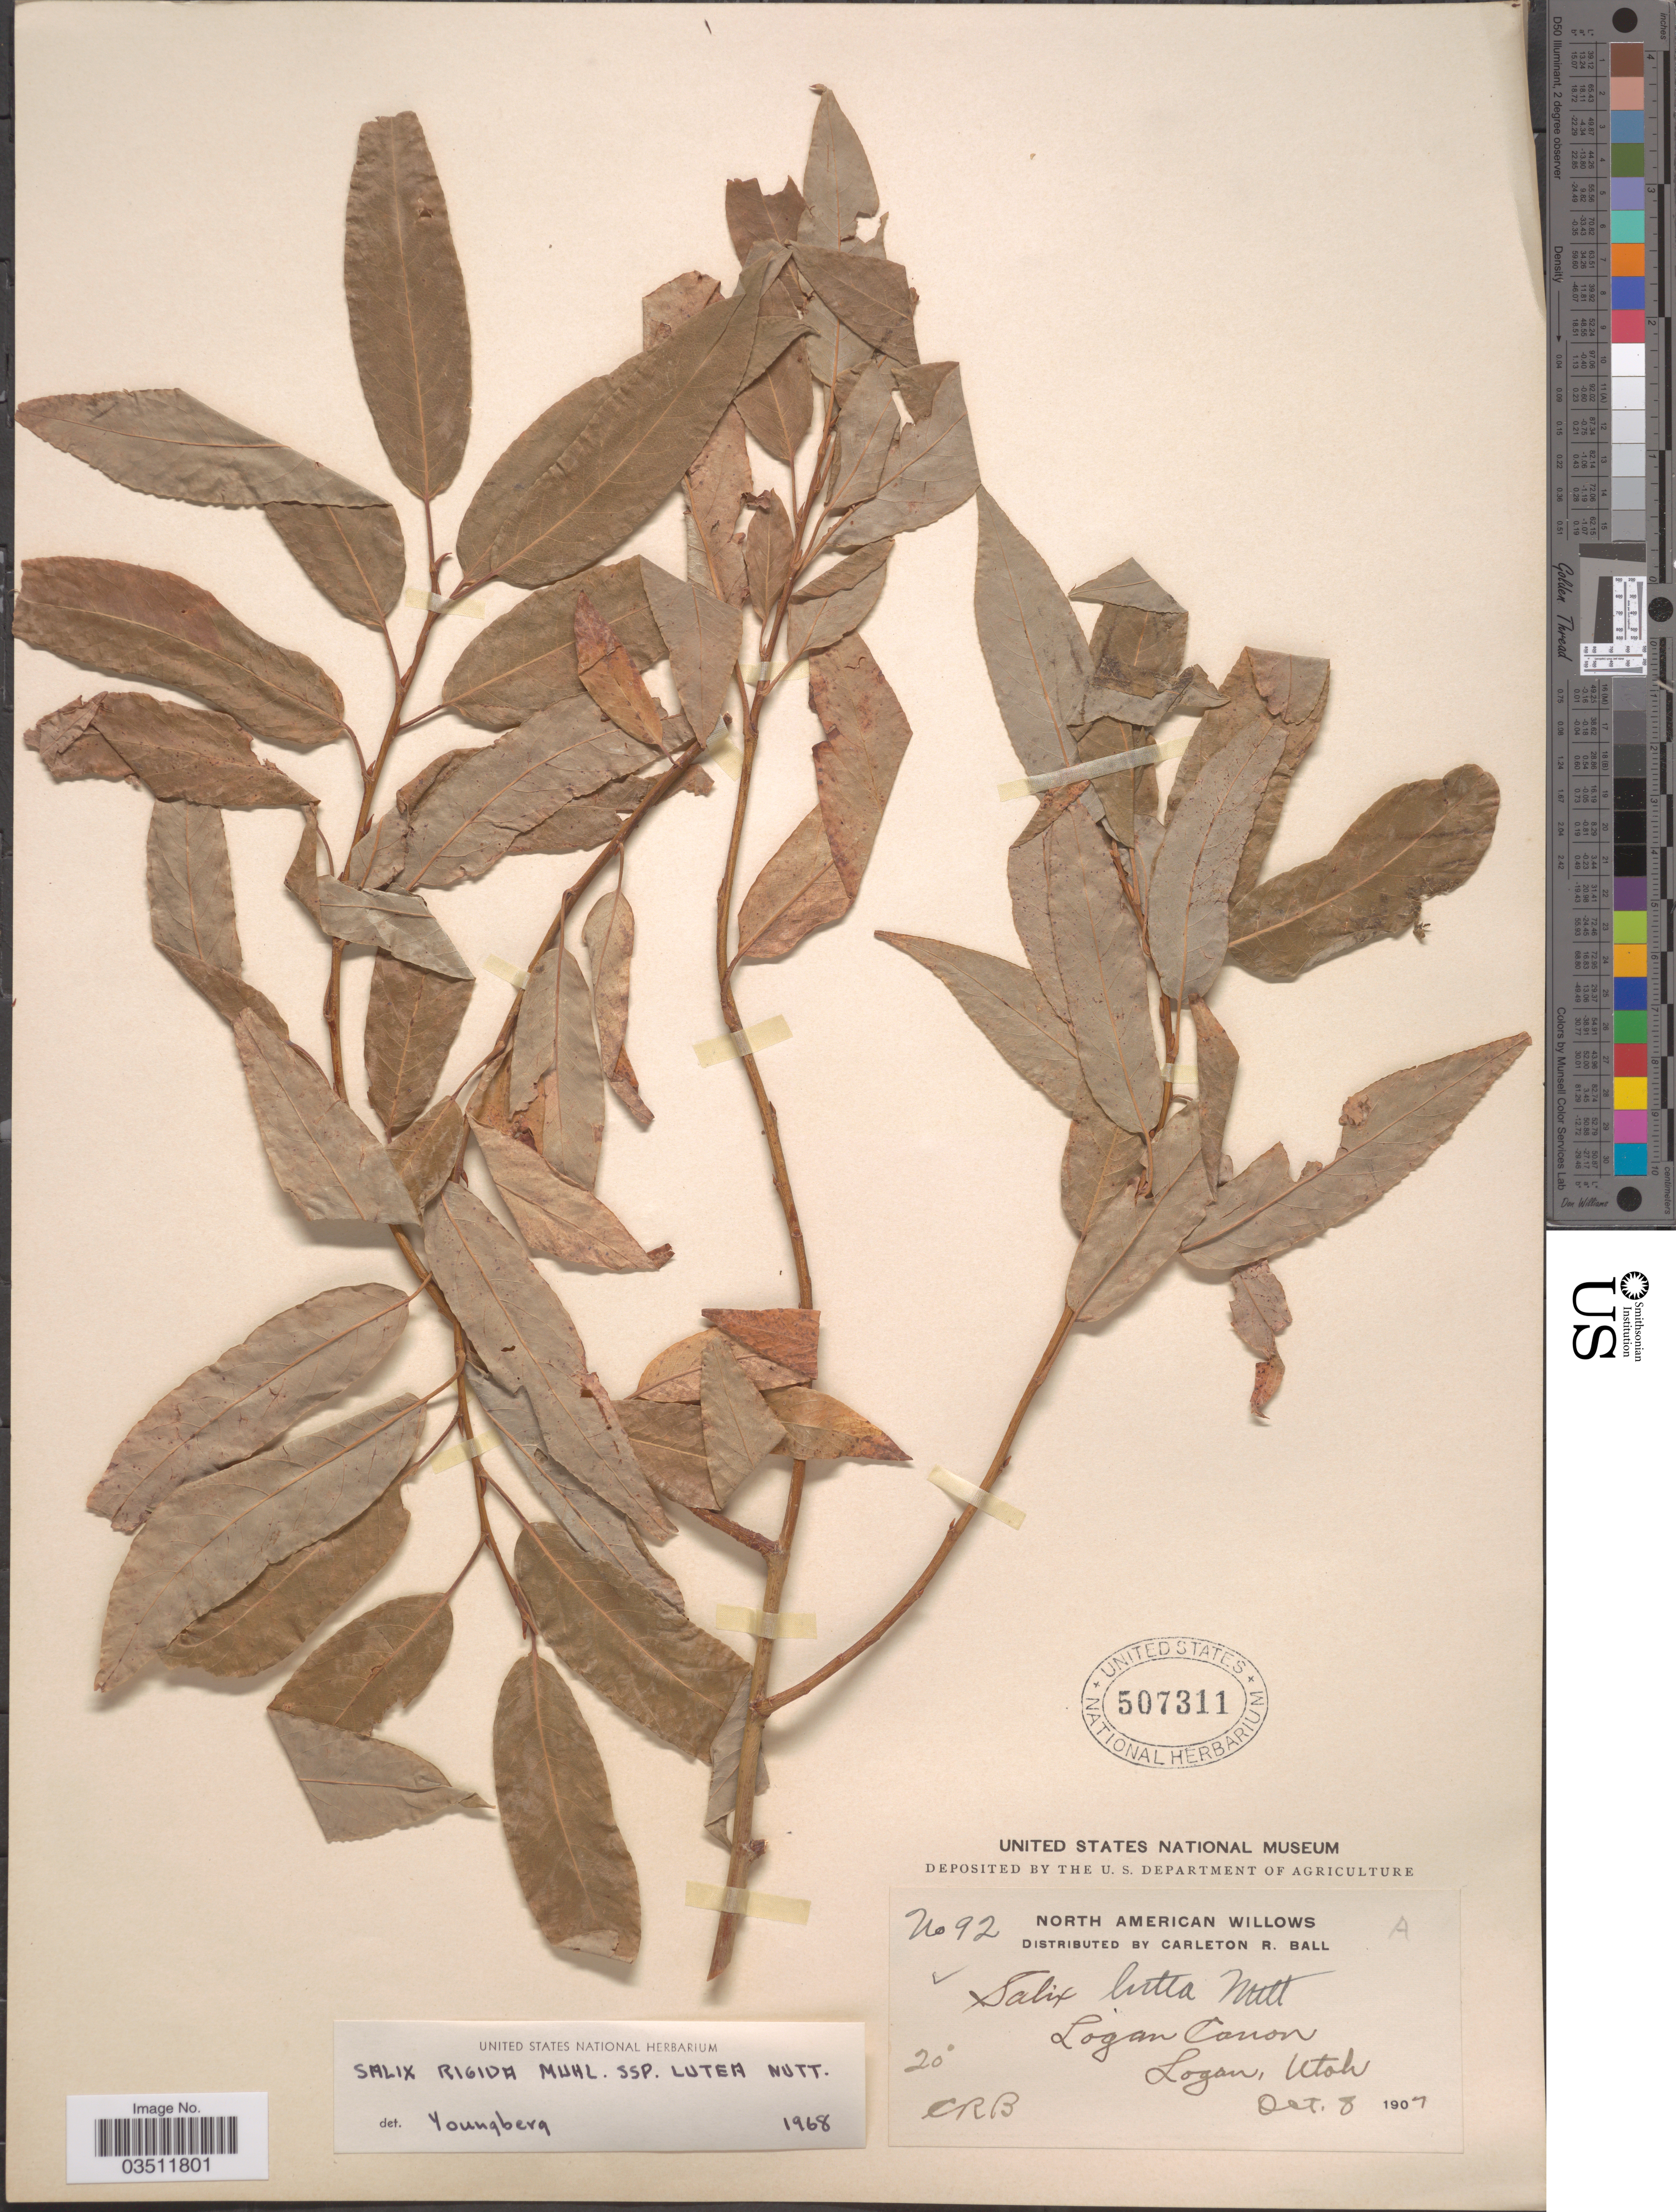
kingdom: Plantae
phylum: Tracheophyta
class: Magnoliopsida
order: Malpighiales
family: Salicaceae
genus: Salix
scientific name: Salix lutea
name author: Nutt.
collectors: C. R. Ball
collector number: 92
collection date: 1907-10-08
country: United States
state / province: Utah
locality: Logan Canon, Logan.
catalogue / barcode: US 507311